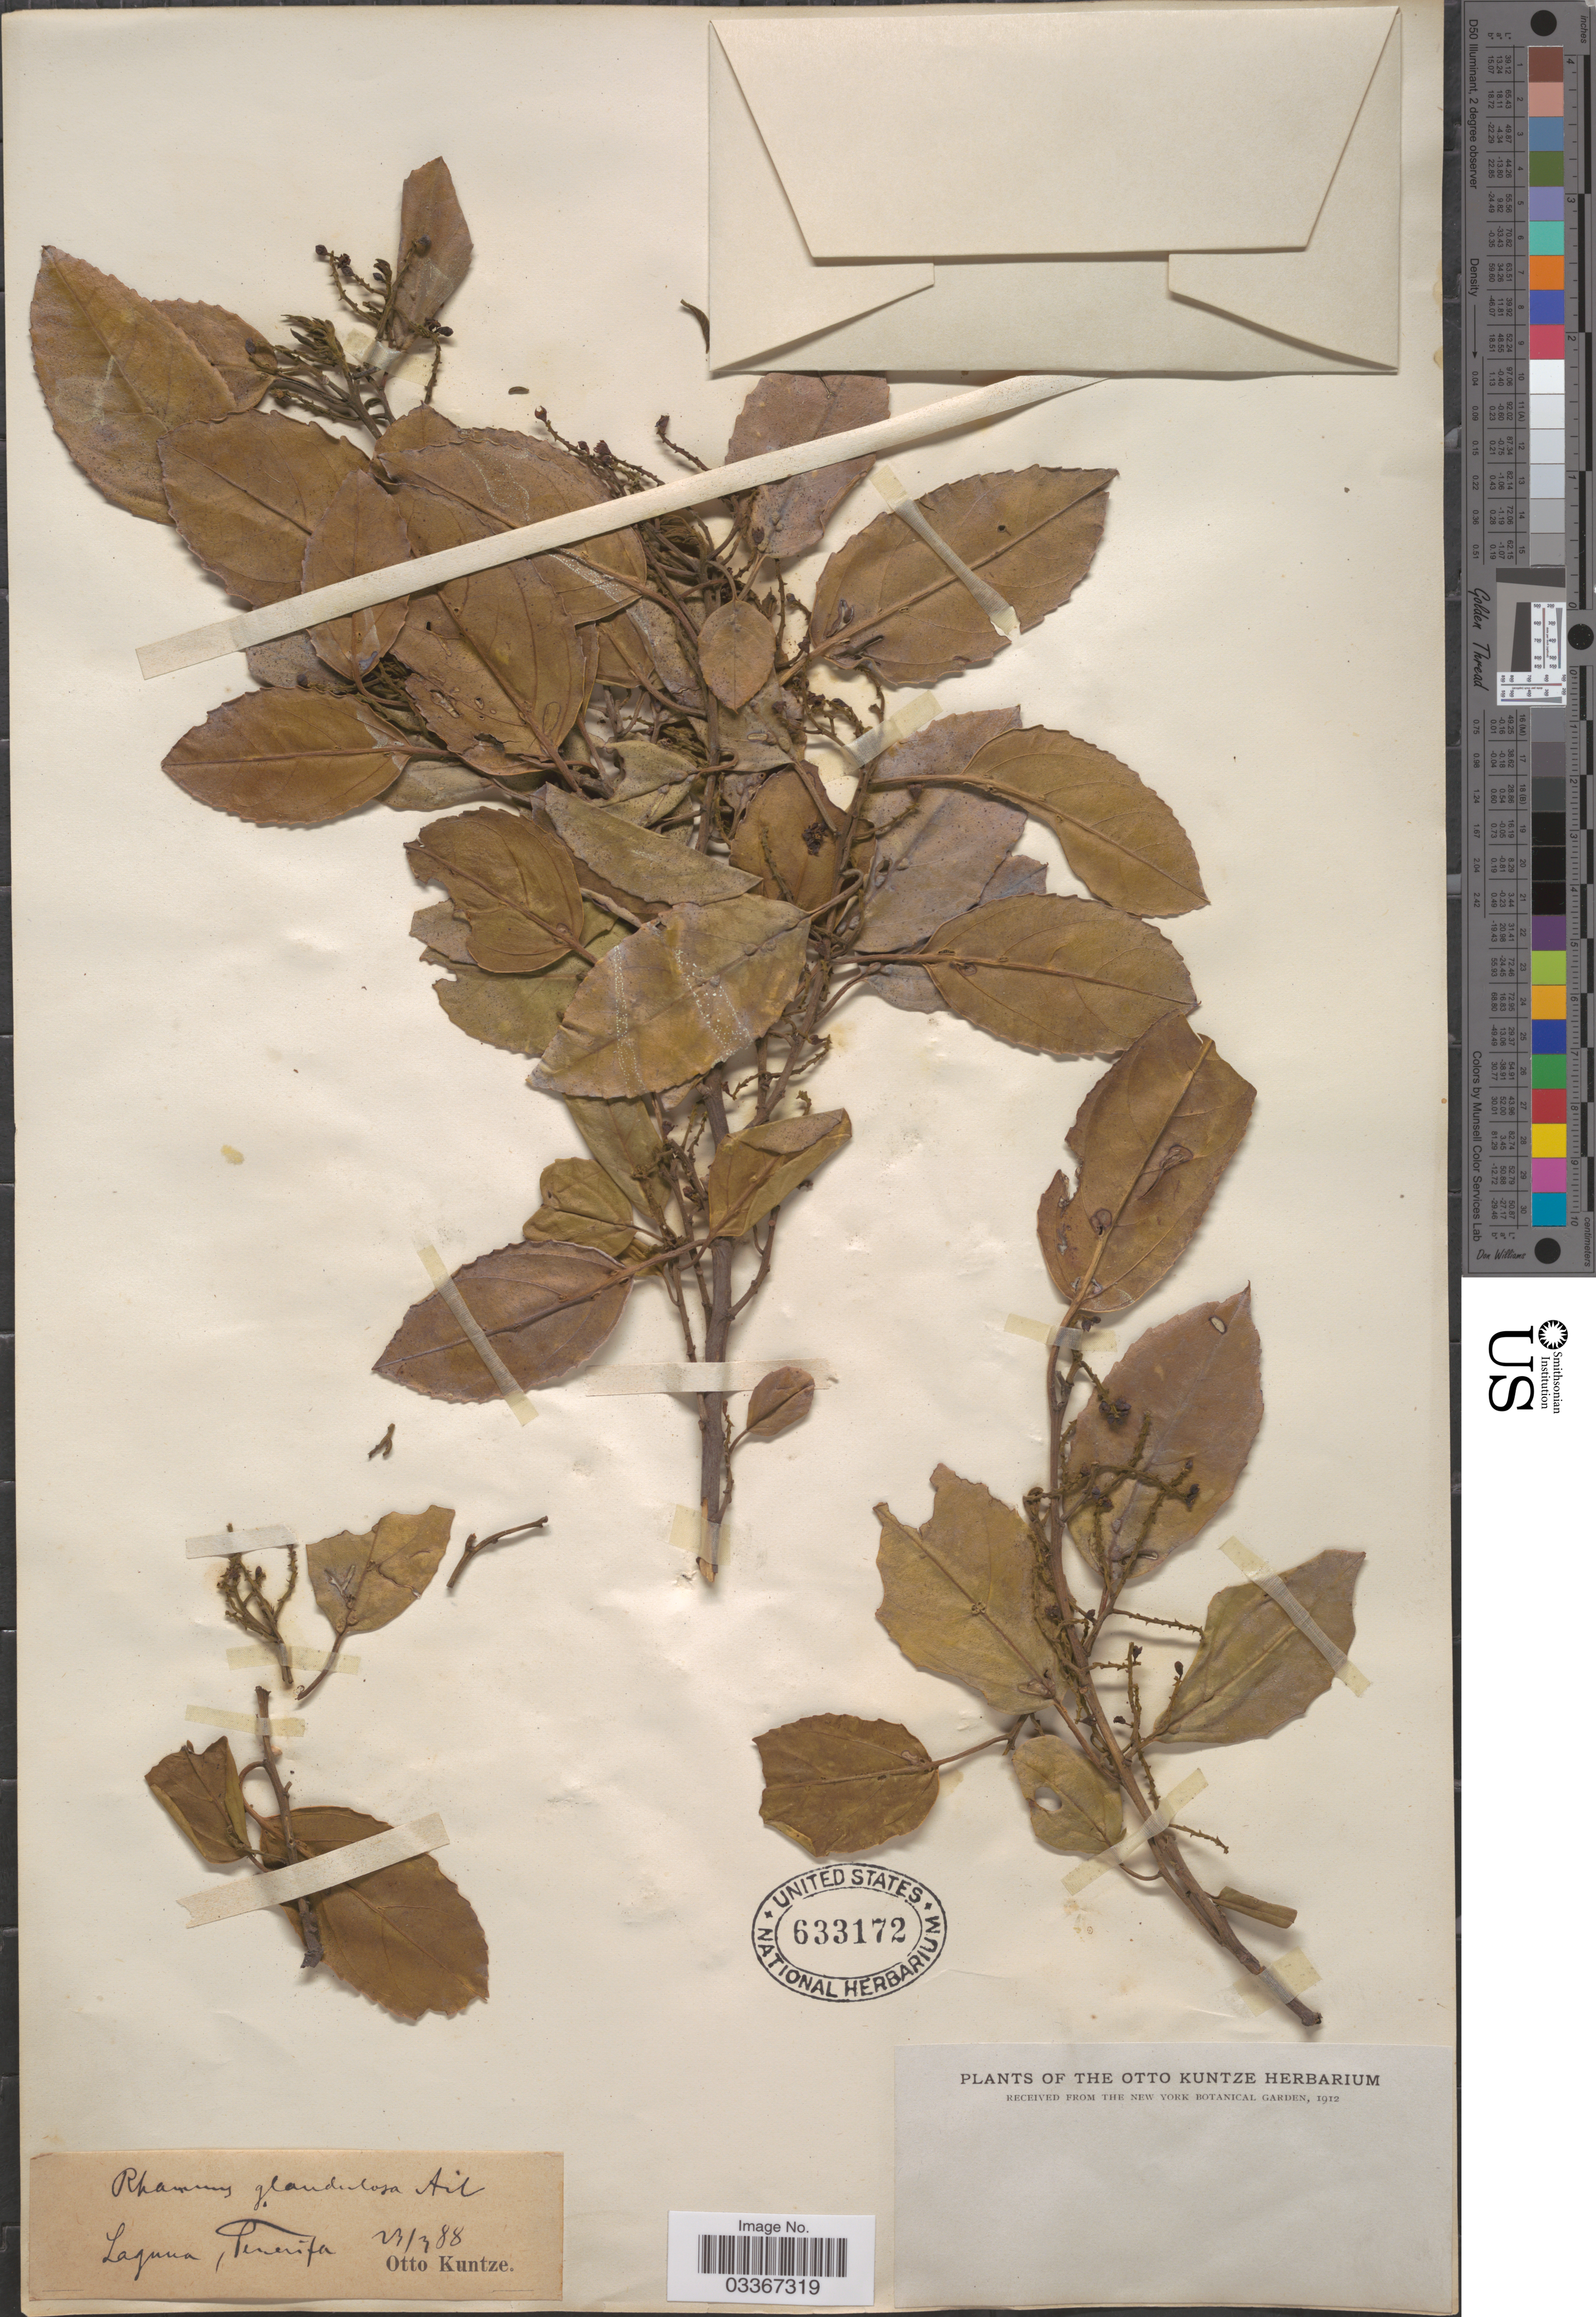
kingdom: Plantae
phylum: Tracheophyta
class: Magnoliopsida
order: Rosales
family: Rhamnaceae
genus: Rhamnus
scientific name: Rhamnus glandulosa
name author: Perkins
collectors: C.E.O. Kuntze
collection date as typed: Transcribed d/m/y: 23/3/88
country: Spain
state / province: Canarias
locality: Laguna, Tenerife.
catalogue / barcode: US 633172